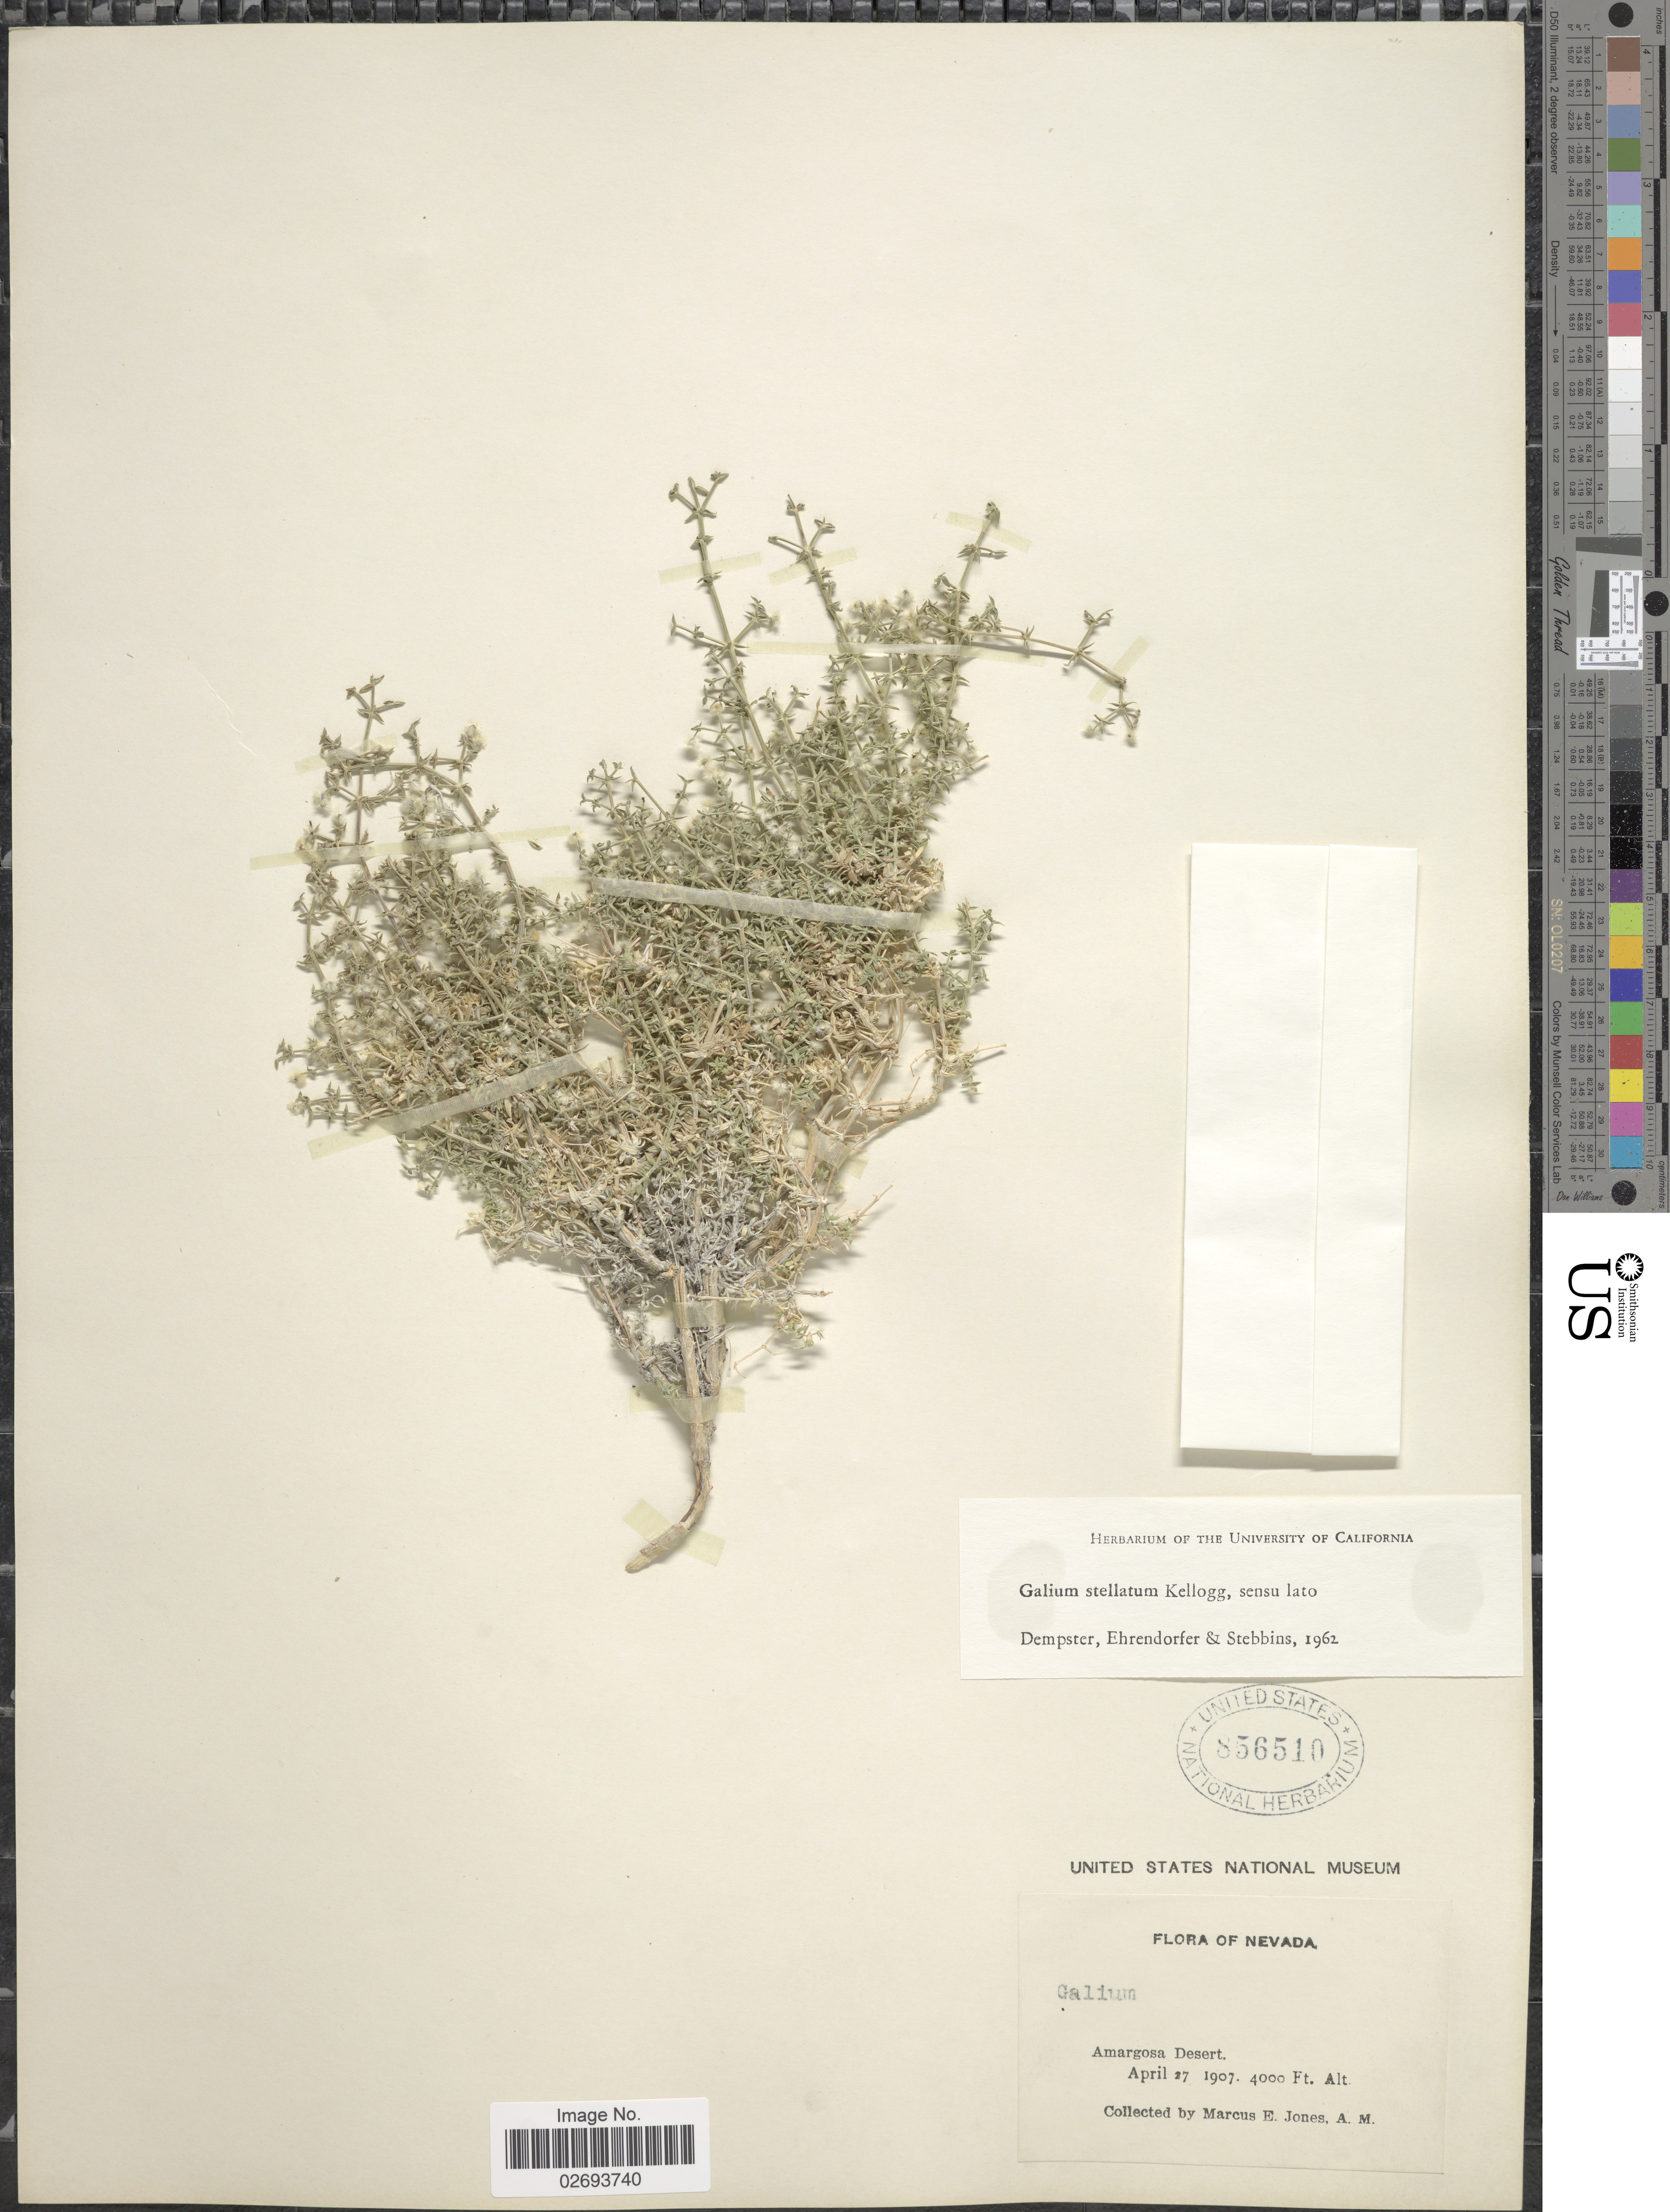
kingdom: Plantae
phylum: Tracheophyta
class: Magnoliopsida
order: Gentianales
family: Rubiaceae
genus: Galium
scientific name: Galium stellatum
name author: Kellogg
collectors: M. E. Jones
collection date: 1907-04-27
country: United States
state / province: Nevada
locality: Amargosa Desert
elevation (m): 1219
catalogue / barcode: US 856510